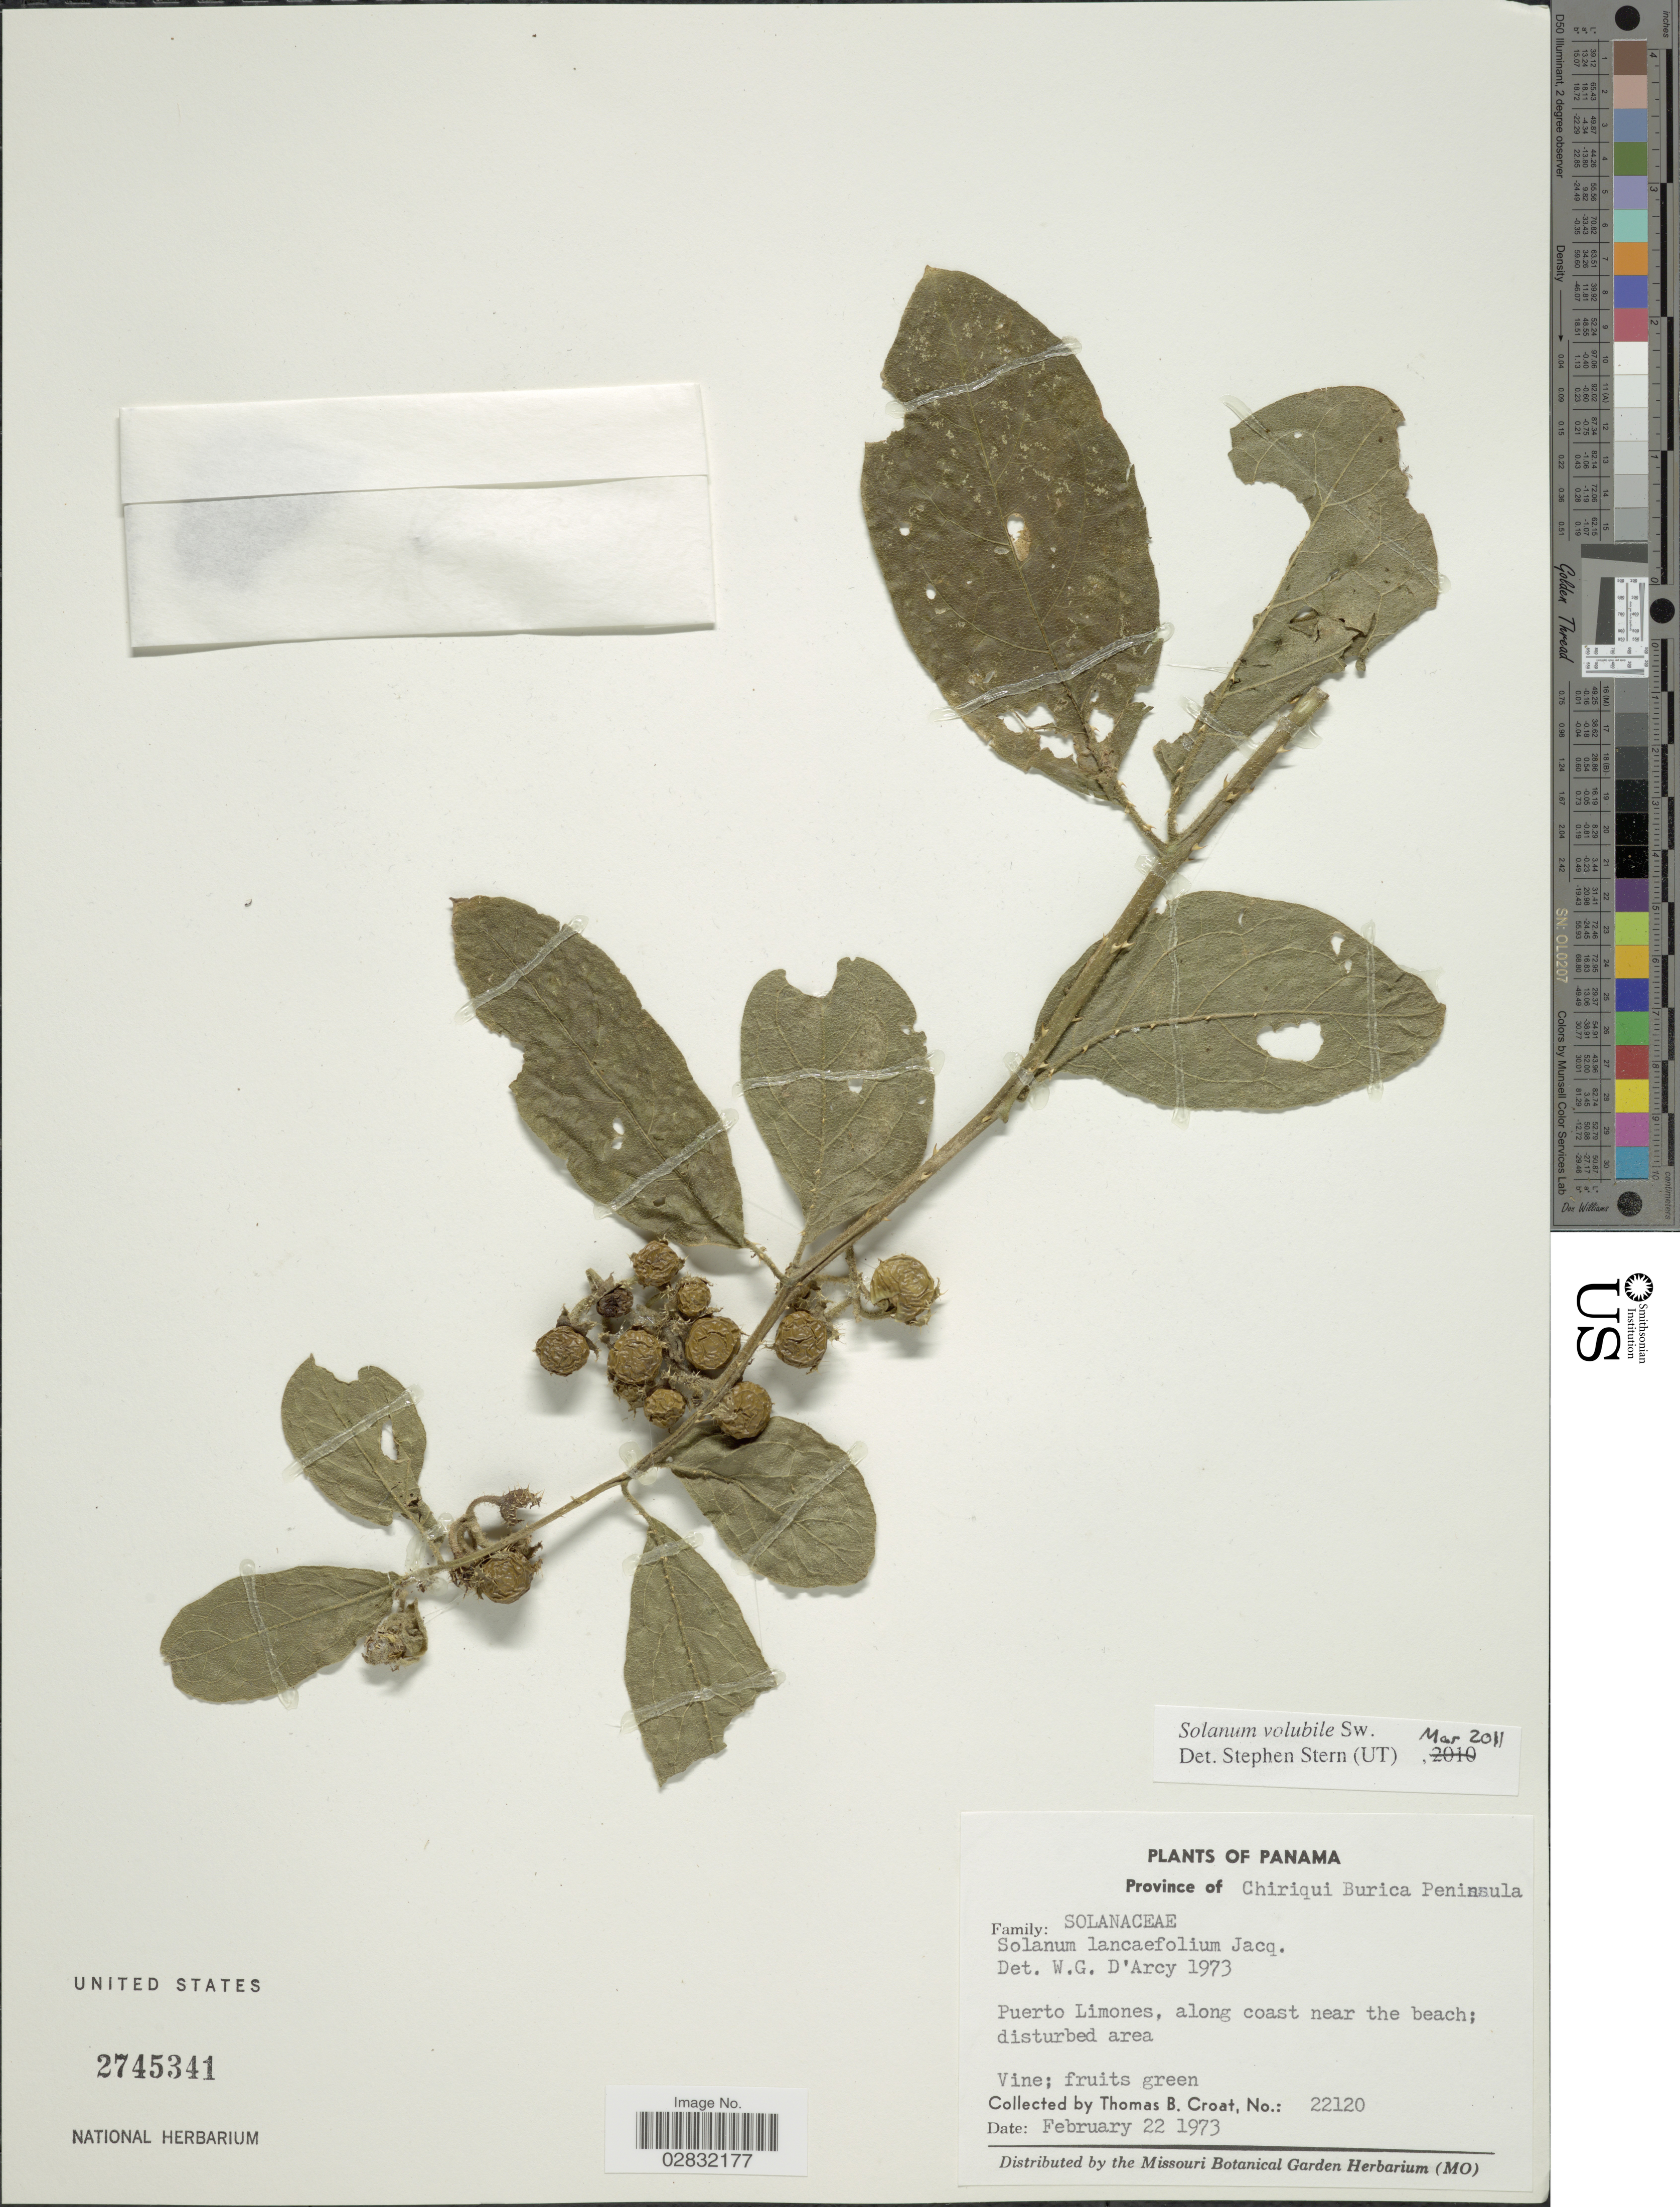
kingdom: Plantae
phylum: Tracheophyta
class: Magnoliopsida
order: Solanales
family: Solanaceae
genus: Solanum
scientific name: Solanum volubile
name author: Sw.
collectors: T. B. Croat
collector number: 22120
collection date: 1973-02-22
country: Panama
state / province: Chiriqui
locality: Province of Chiriqui Burica Peninsula, Puerto Limones, along coast near the beach.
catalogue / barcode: US 2745341